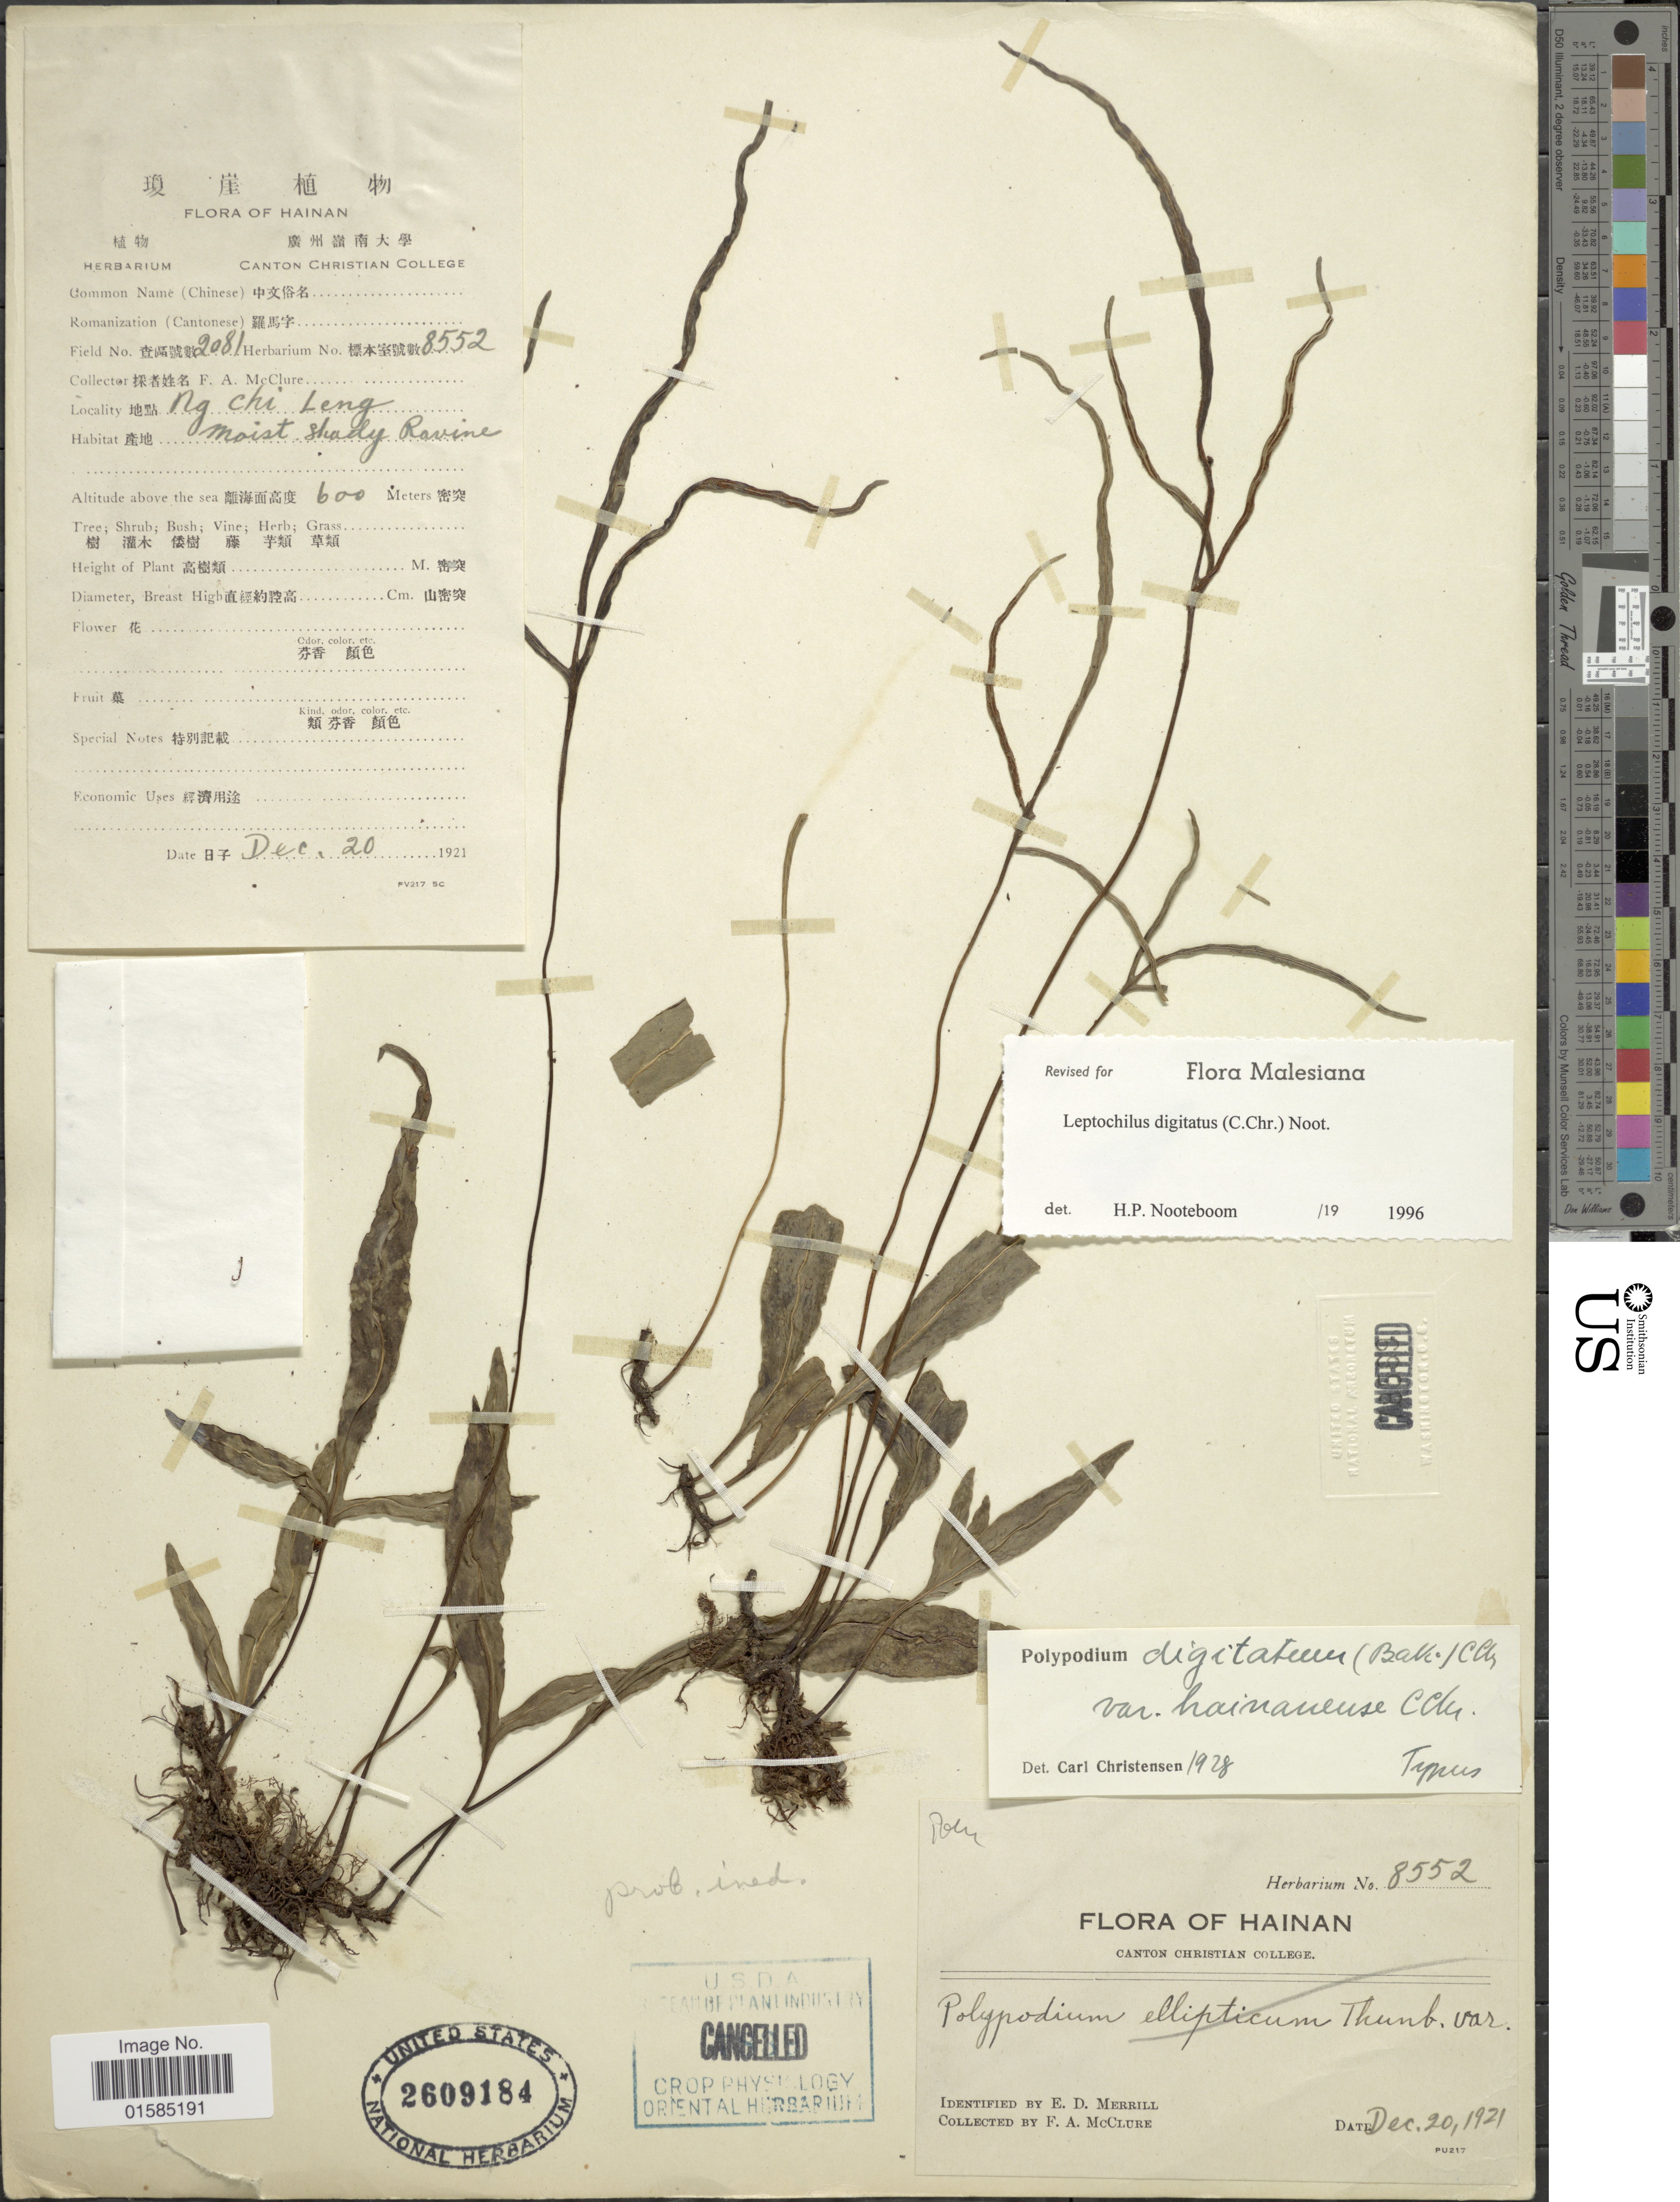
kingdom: Plantae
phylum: Tracheophyta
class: Polypodiopsida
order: Polypodiales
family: Polypodiaceae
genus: Leptochilus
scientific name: Leptochilus digitatus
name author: (Baker) Noot.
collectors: F. A. McClure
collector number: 8552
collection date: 1921-12-20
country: China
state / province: Hainan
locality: Hainan, Ng Chi Leng. Moist Shady Ravine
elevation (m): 600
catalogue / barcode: US 2609184